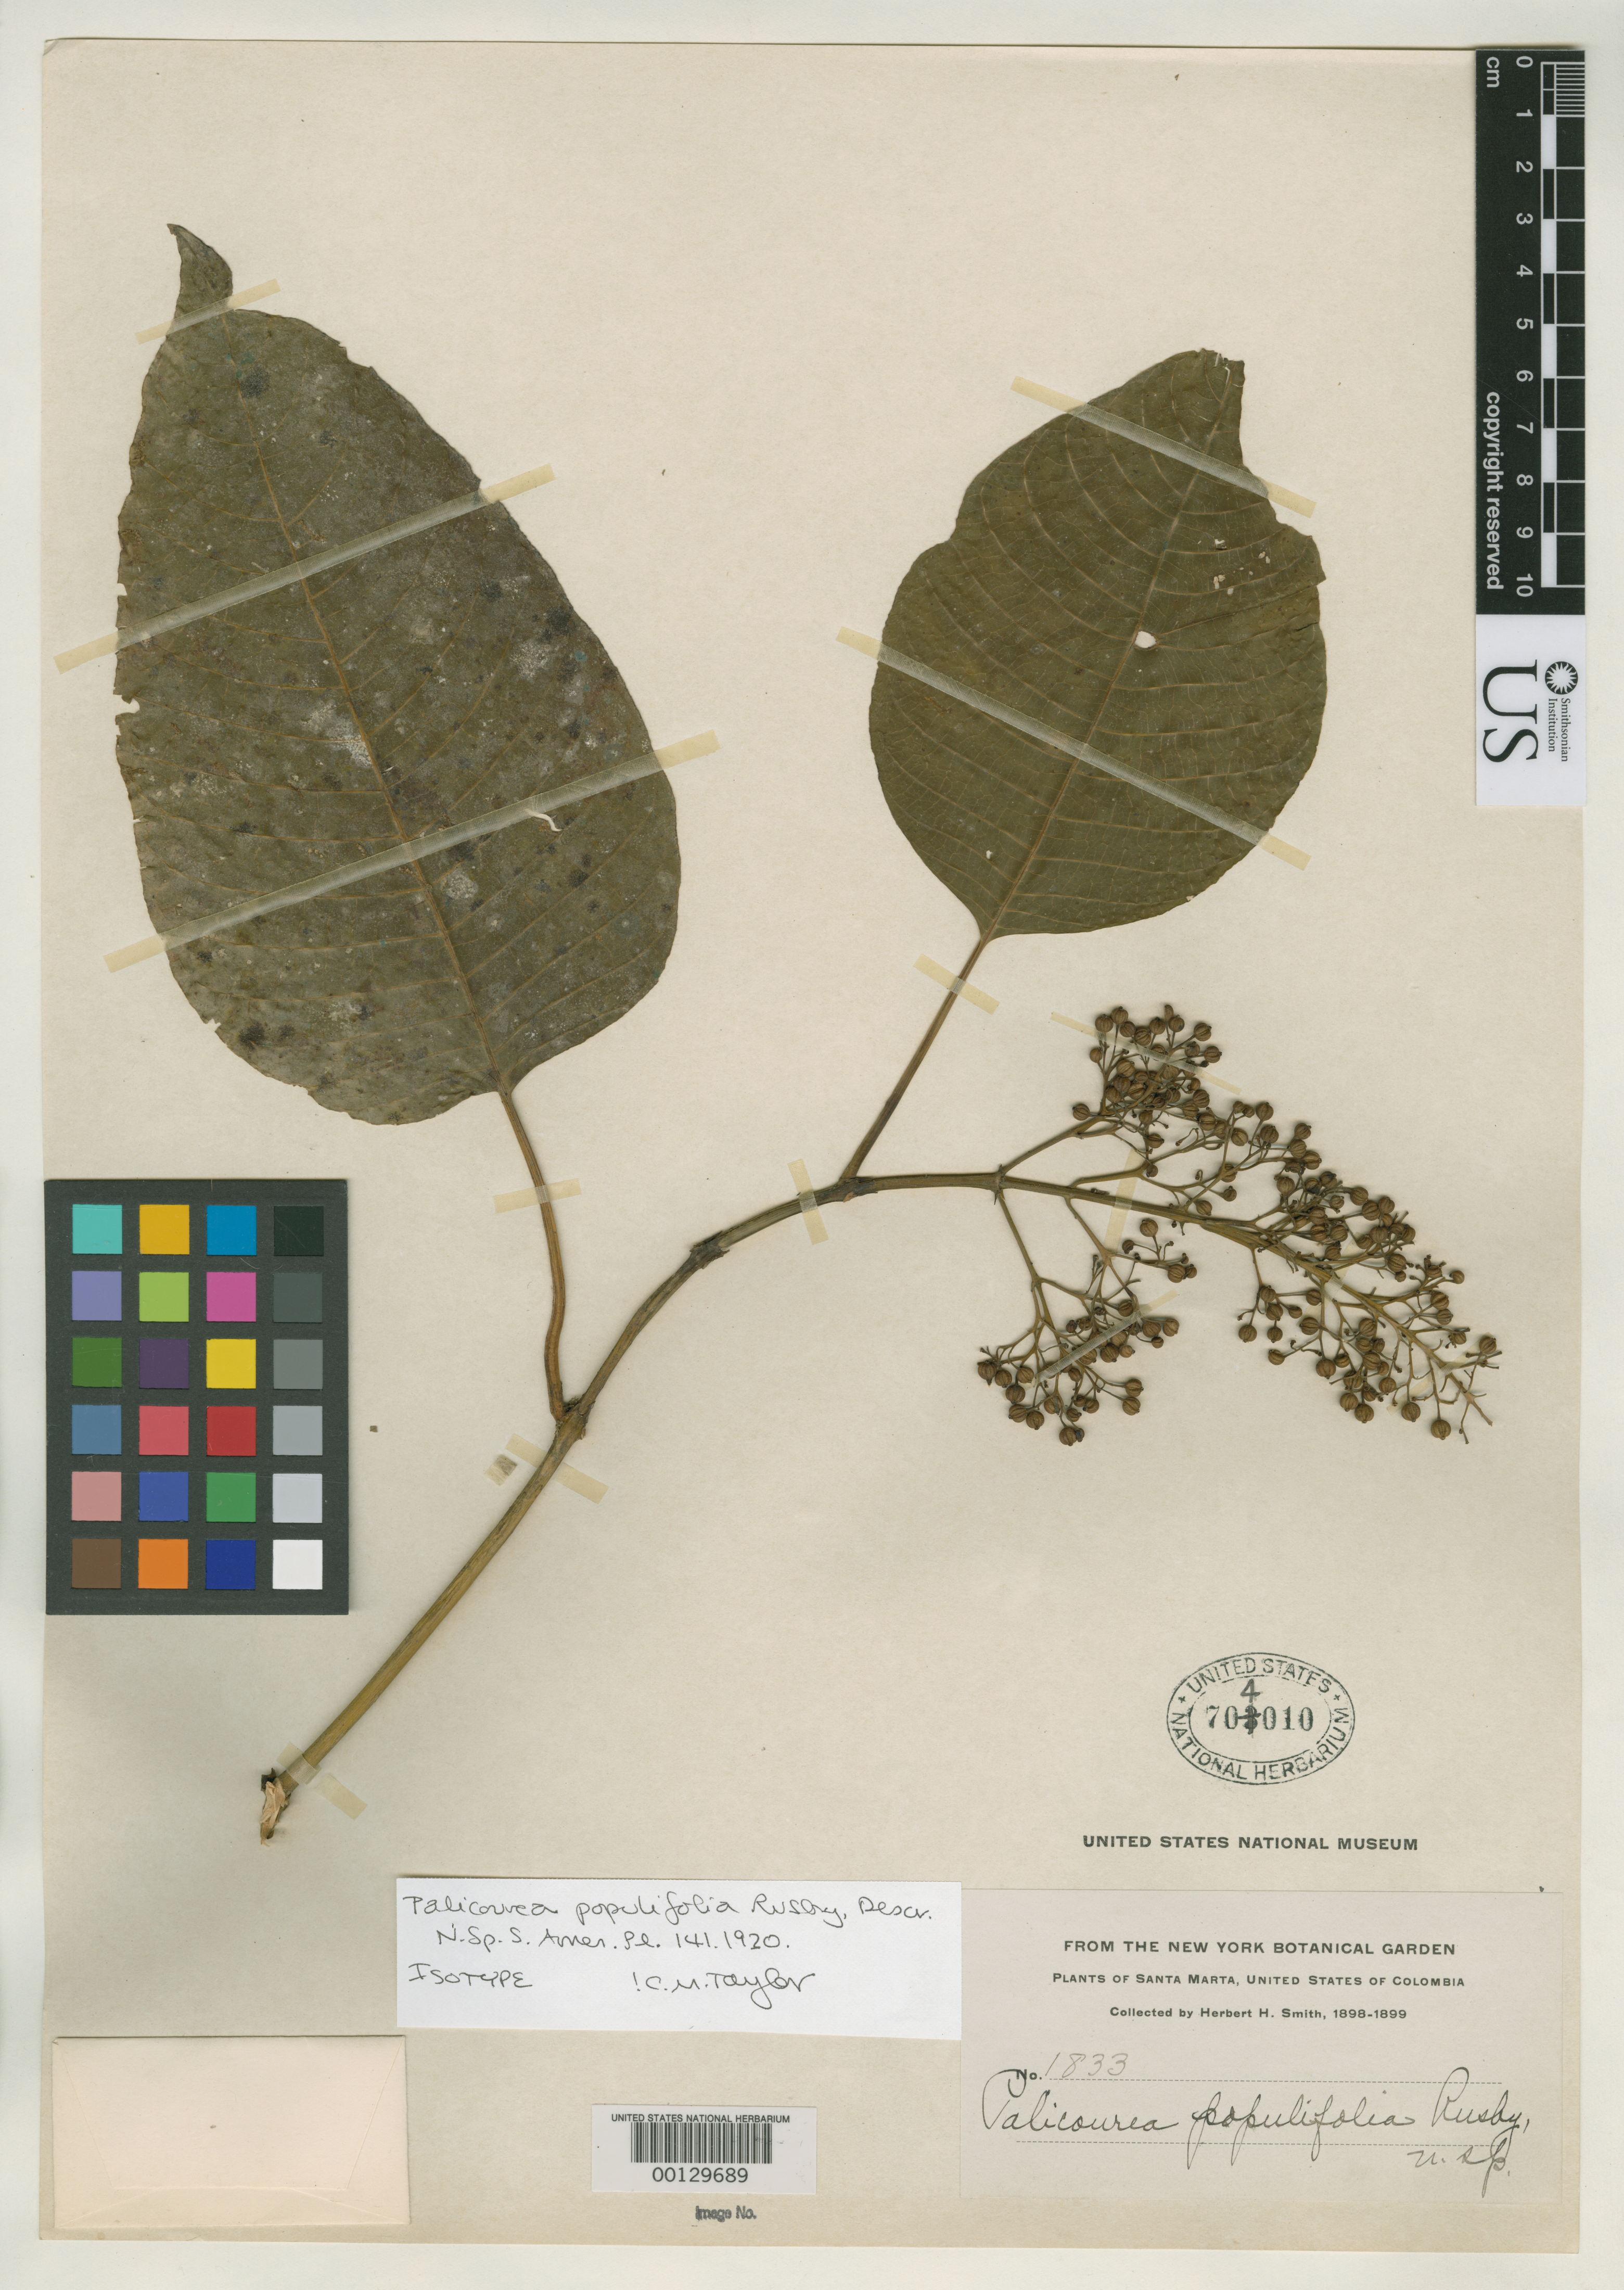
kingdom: Plantae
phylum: Tracheophyta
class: Magnoliopsida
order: Gentianales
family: Rubiaceae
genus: Palicourea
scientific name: Palicourea populifolia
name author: Rusby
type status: Isotype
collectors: Herbert H. Smith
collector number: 1833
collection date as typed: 1898 to -- --- 1899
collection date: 1898/1899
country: Colombia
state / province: Magdalena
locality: Santa Marta.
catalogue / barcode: US 704010